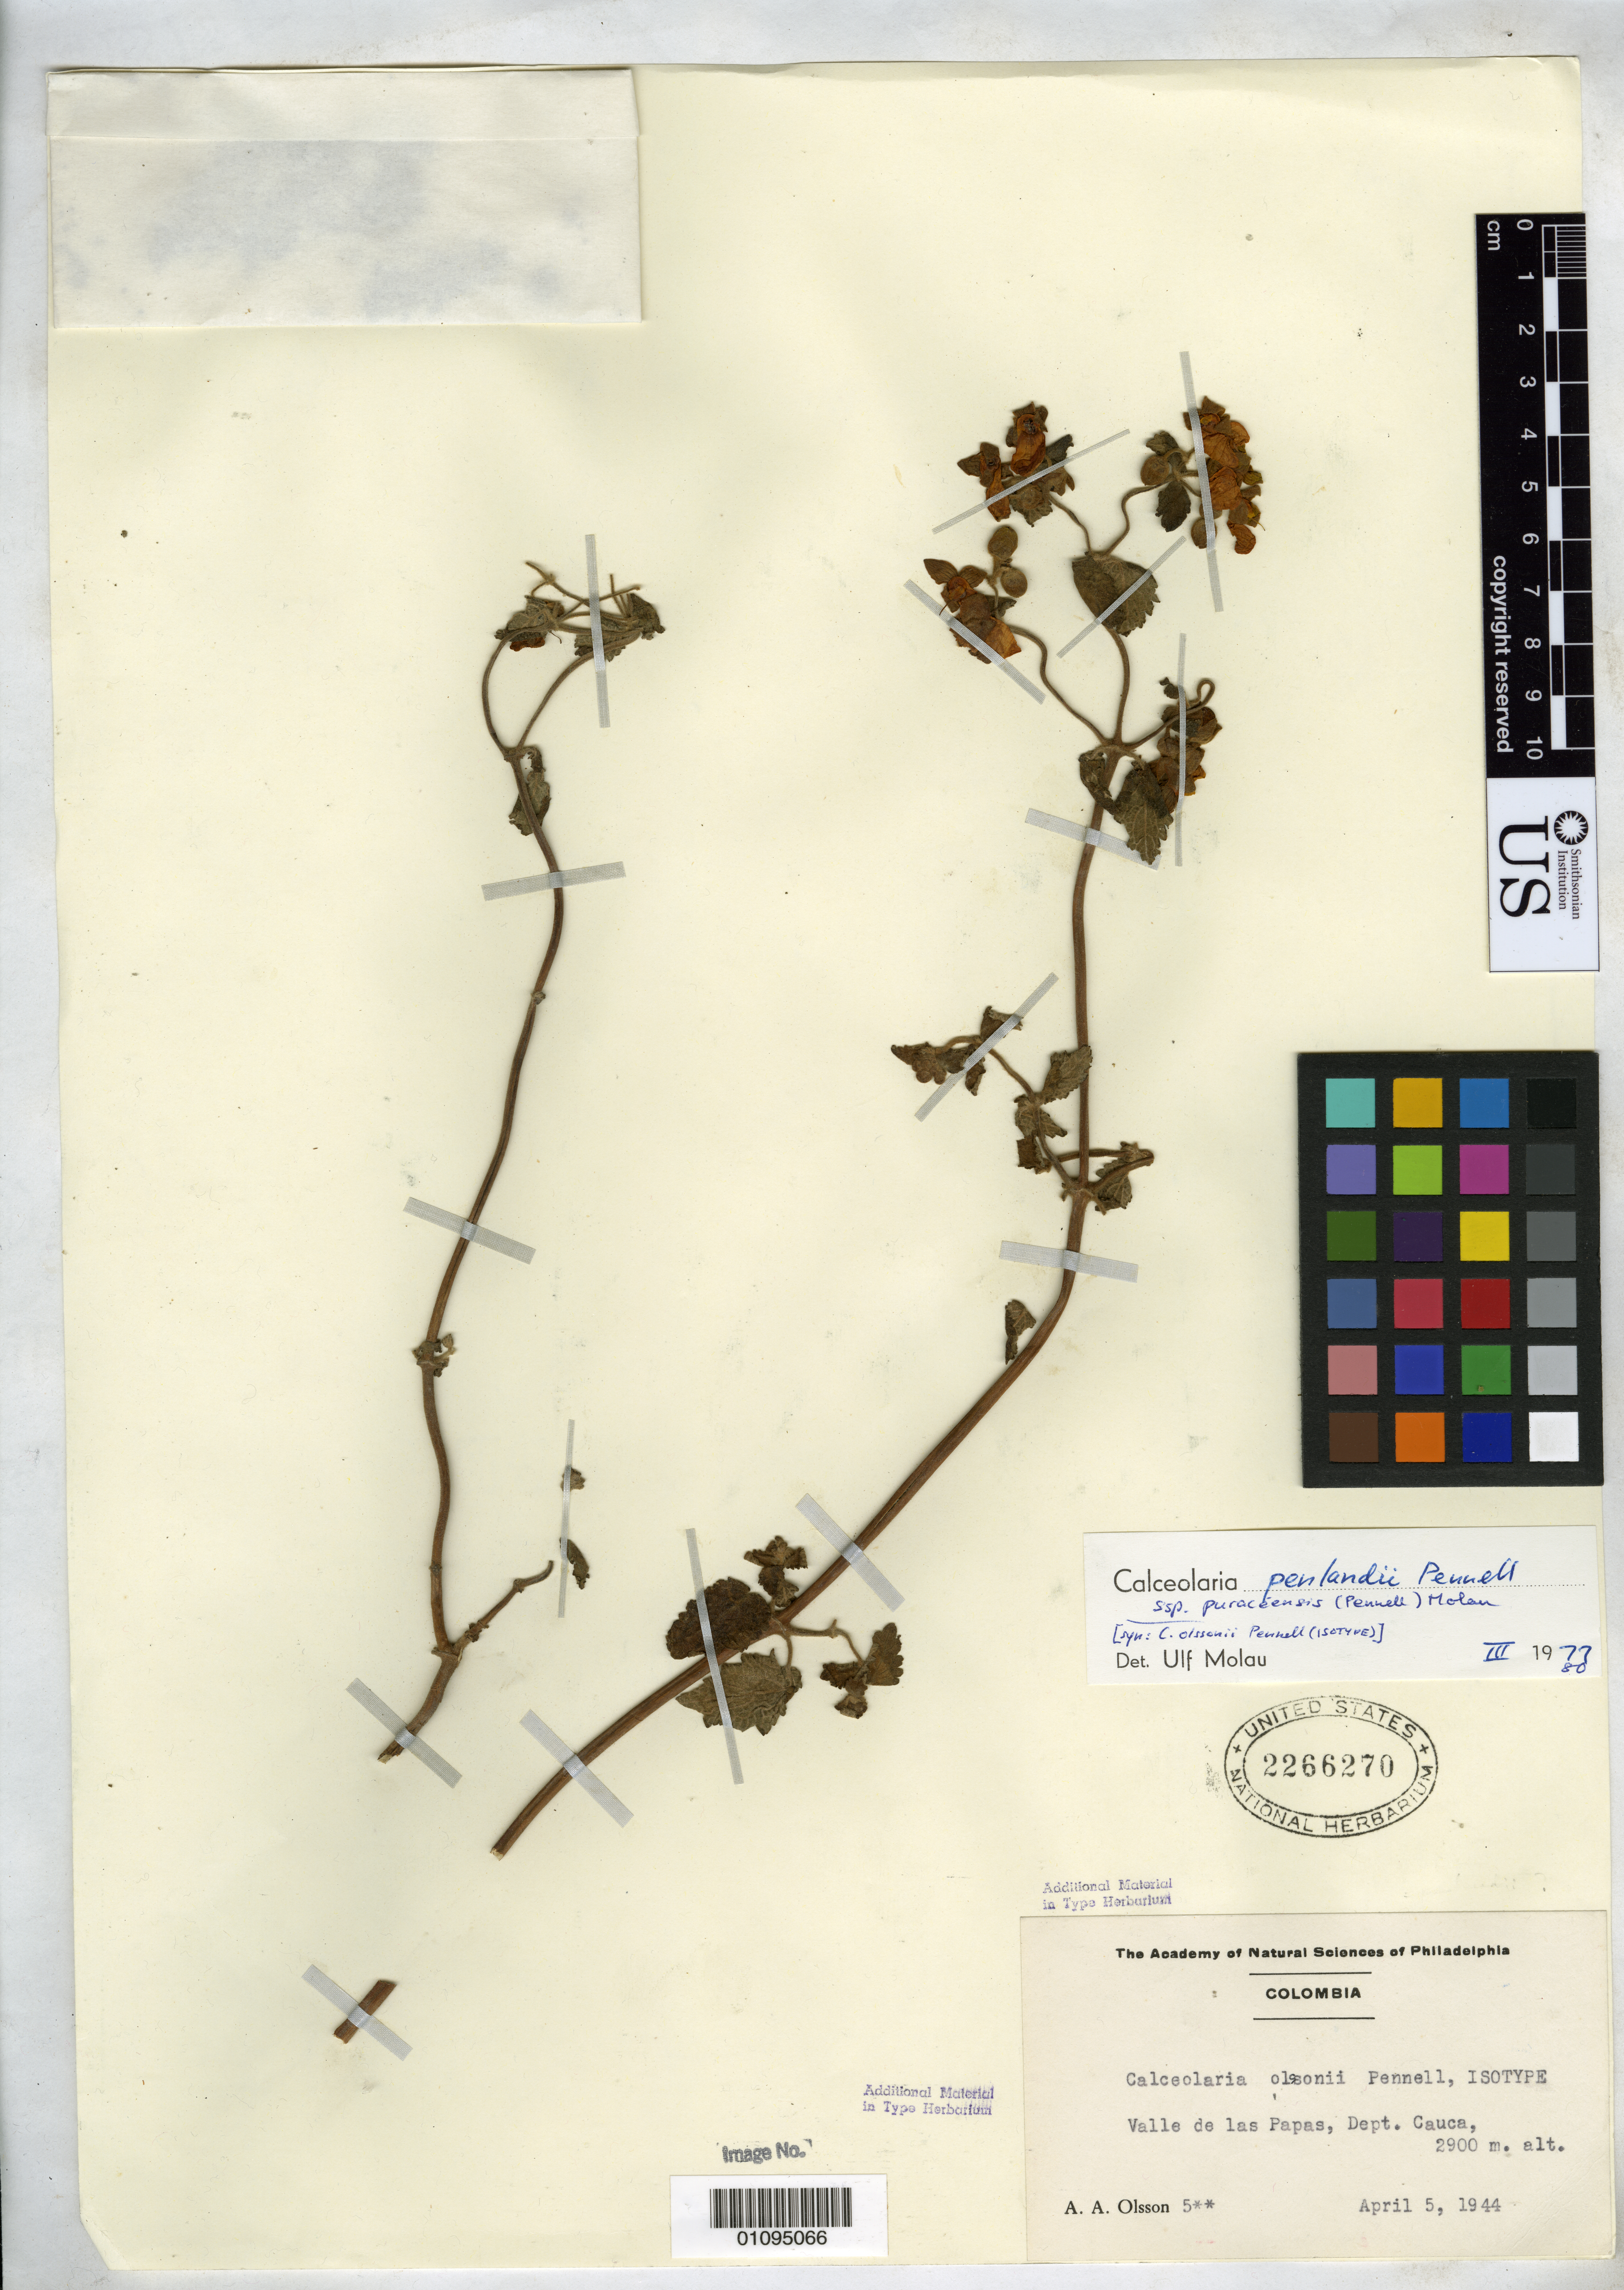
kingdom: Plantae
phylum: Tracheophyta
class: Magnoliopsida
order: Lamiales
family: Calceolariaceae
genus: Calceolaria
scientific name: Calceolaria olssonii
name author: Pennell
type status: Isotype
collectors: A. Olsson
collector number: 5**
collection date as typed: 05 Apr 1944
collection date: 1944-04-05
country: Colombia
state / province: Cauca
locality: Valle de las Papas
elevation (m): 2900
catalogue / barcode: US 2266270